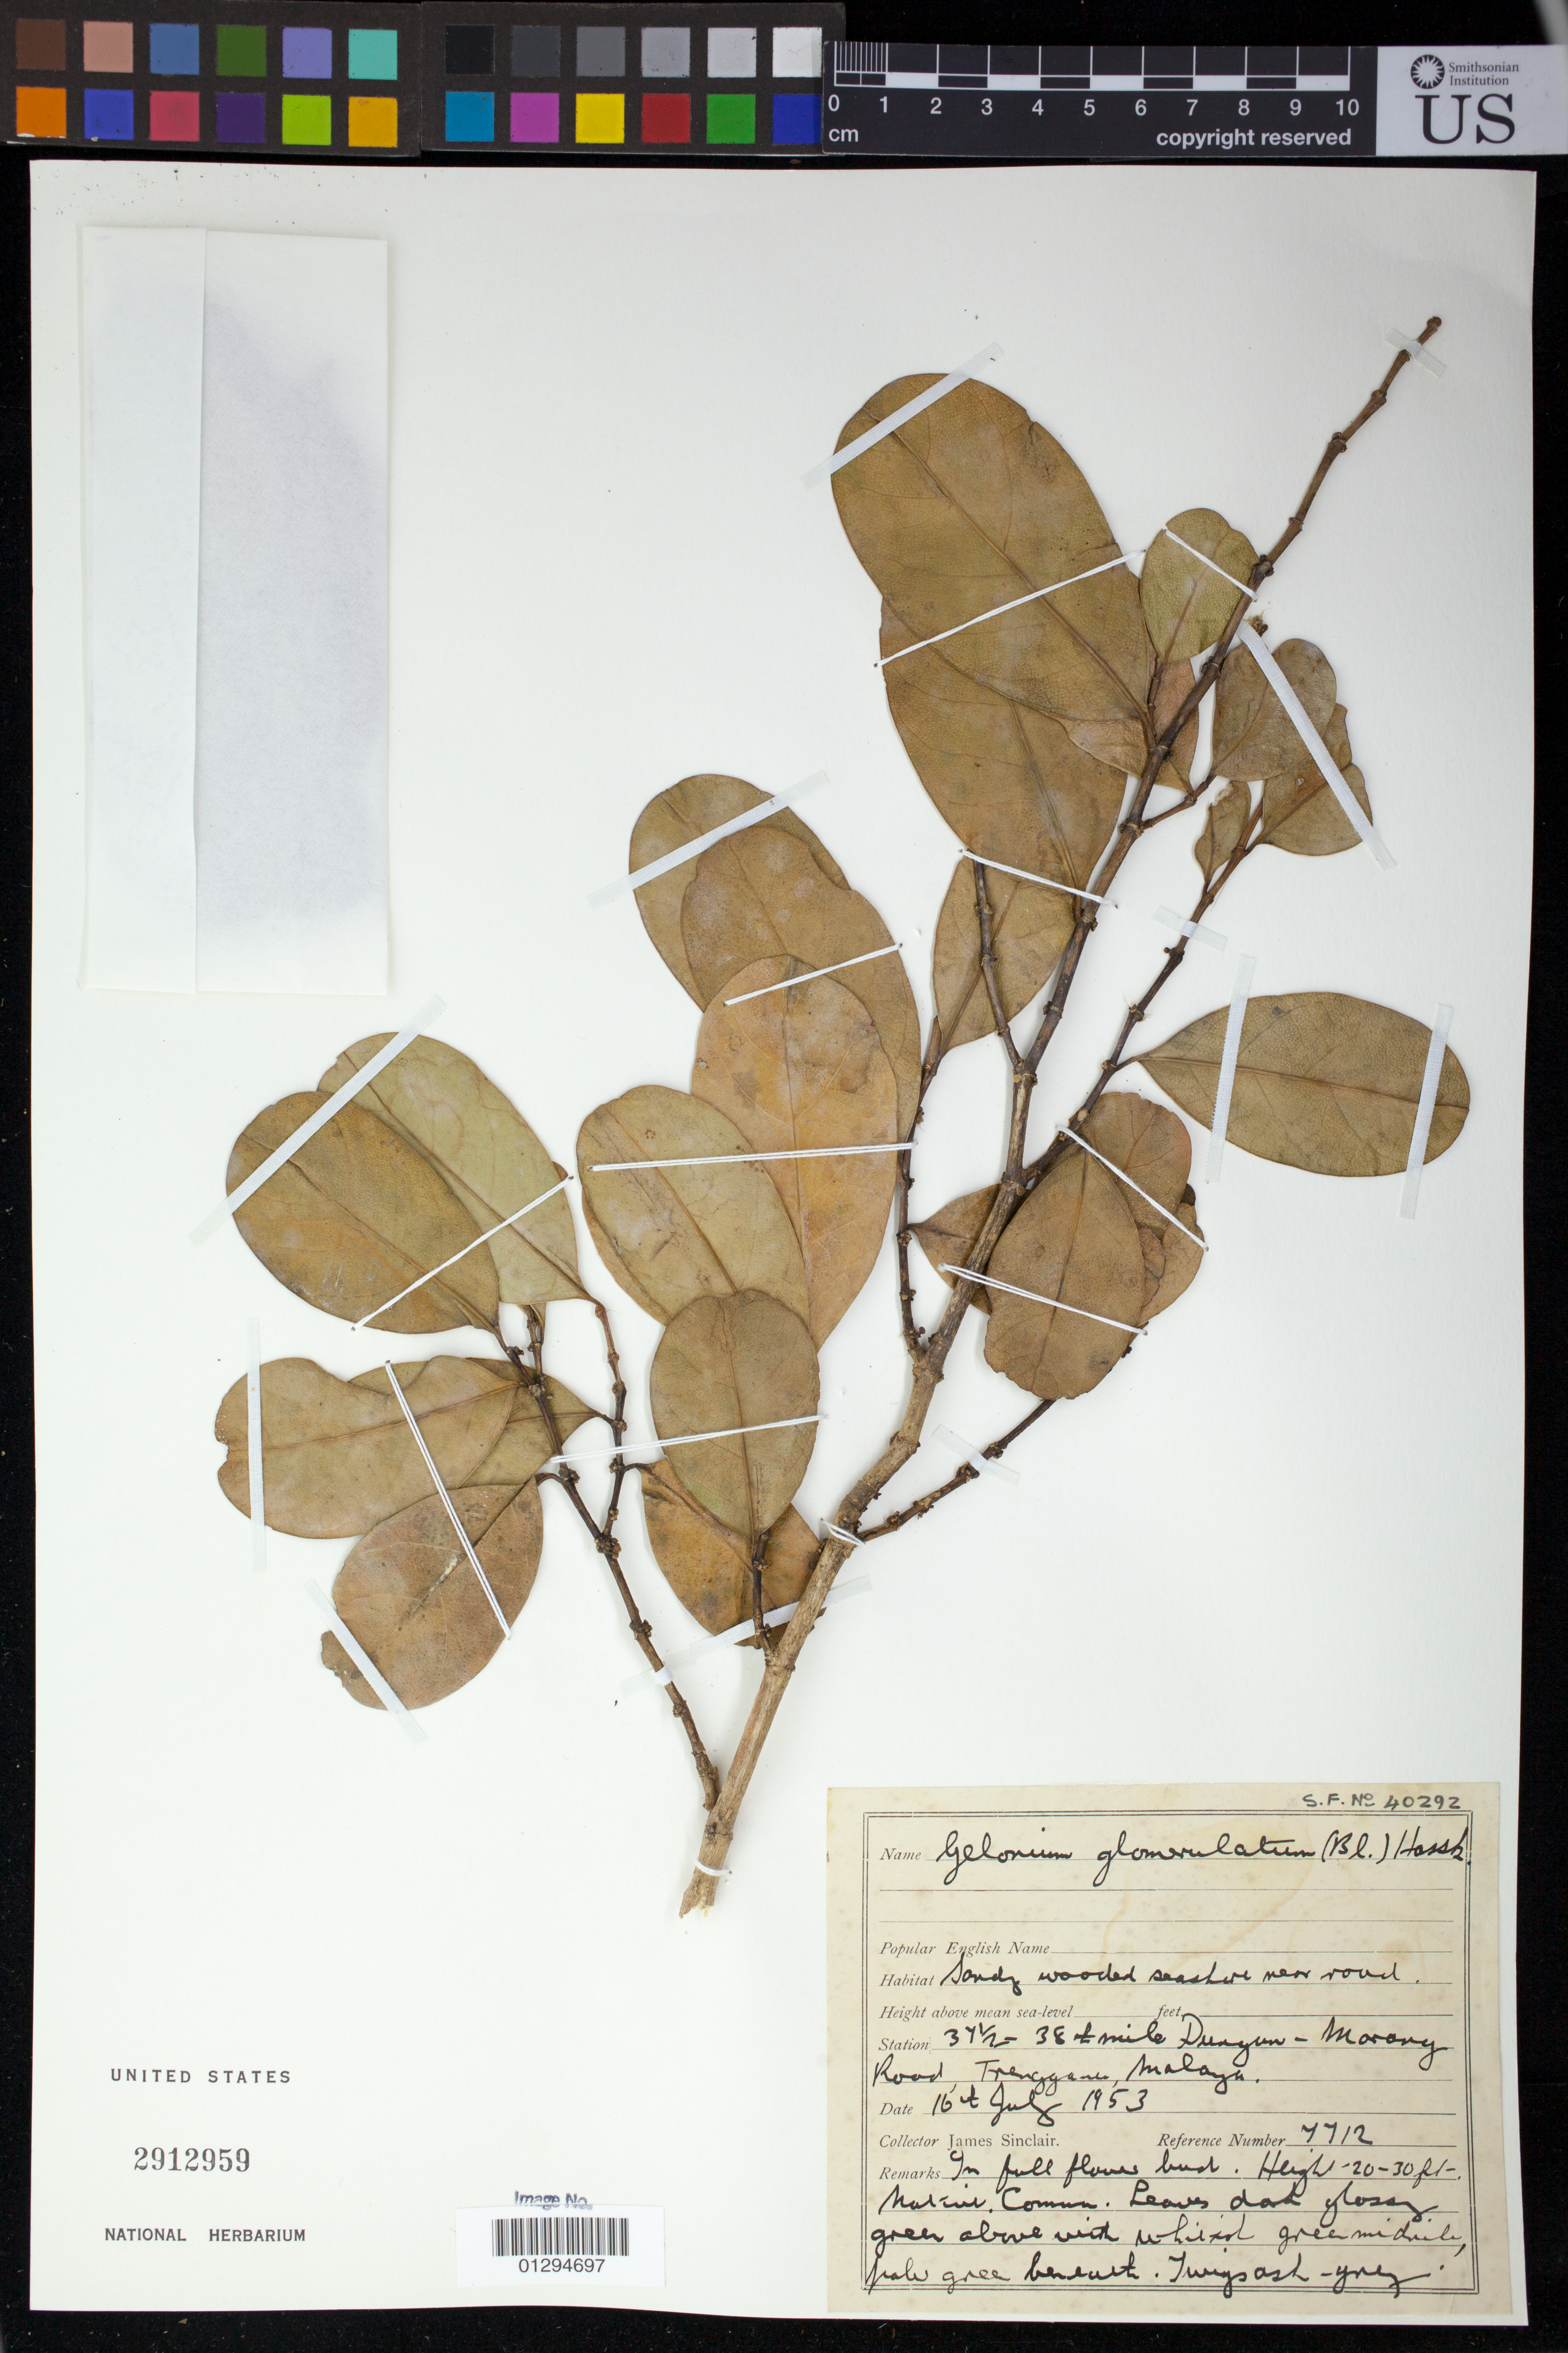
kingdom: Plantae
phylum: Tracheophyta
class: Magnoliopsida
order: Malpighiales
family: Euphorbiaceae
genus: Gelonium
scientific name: Gelonium glomerulatum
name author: (Blume) Hassk.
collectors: J. Sinclair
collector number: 7712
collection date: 1953-07-16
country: Malaysia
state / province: Terengganu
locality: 37 1/2 - 38th mile Dungun-Marang Road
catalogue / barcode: US 2912959